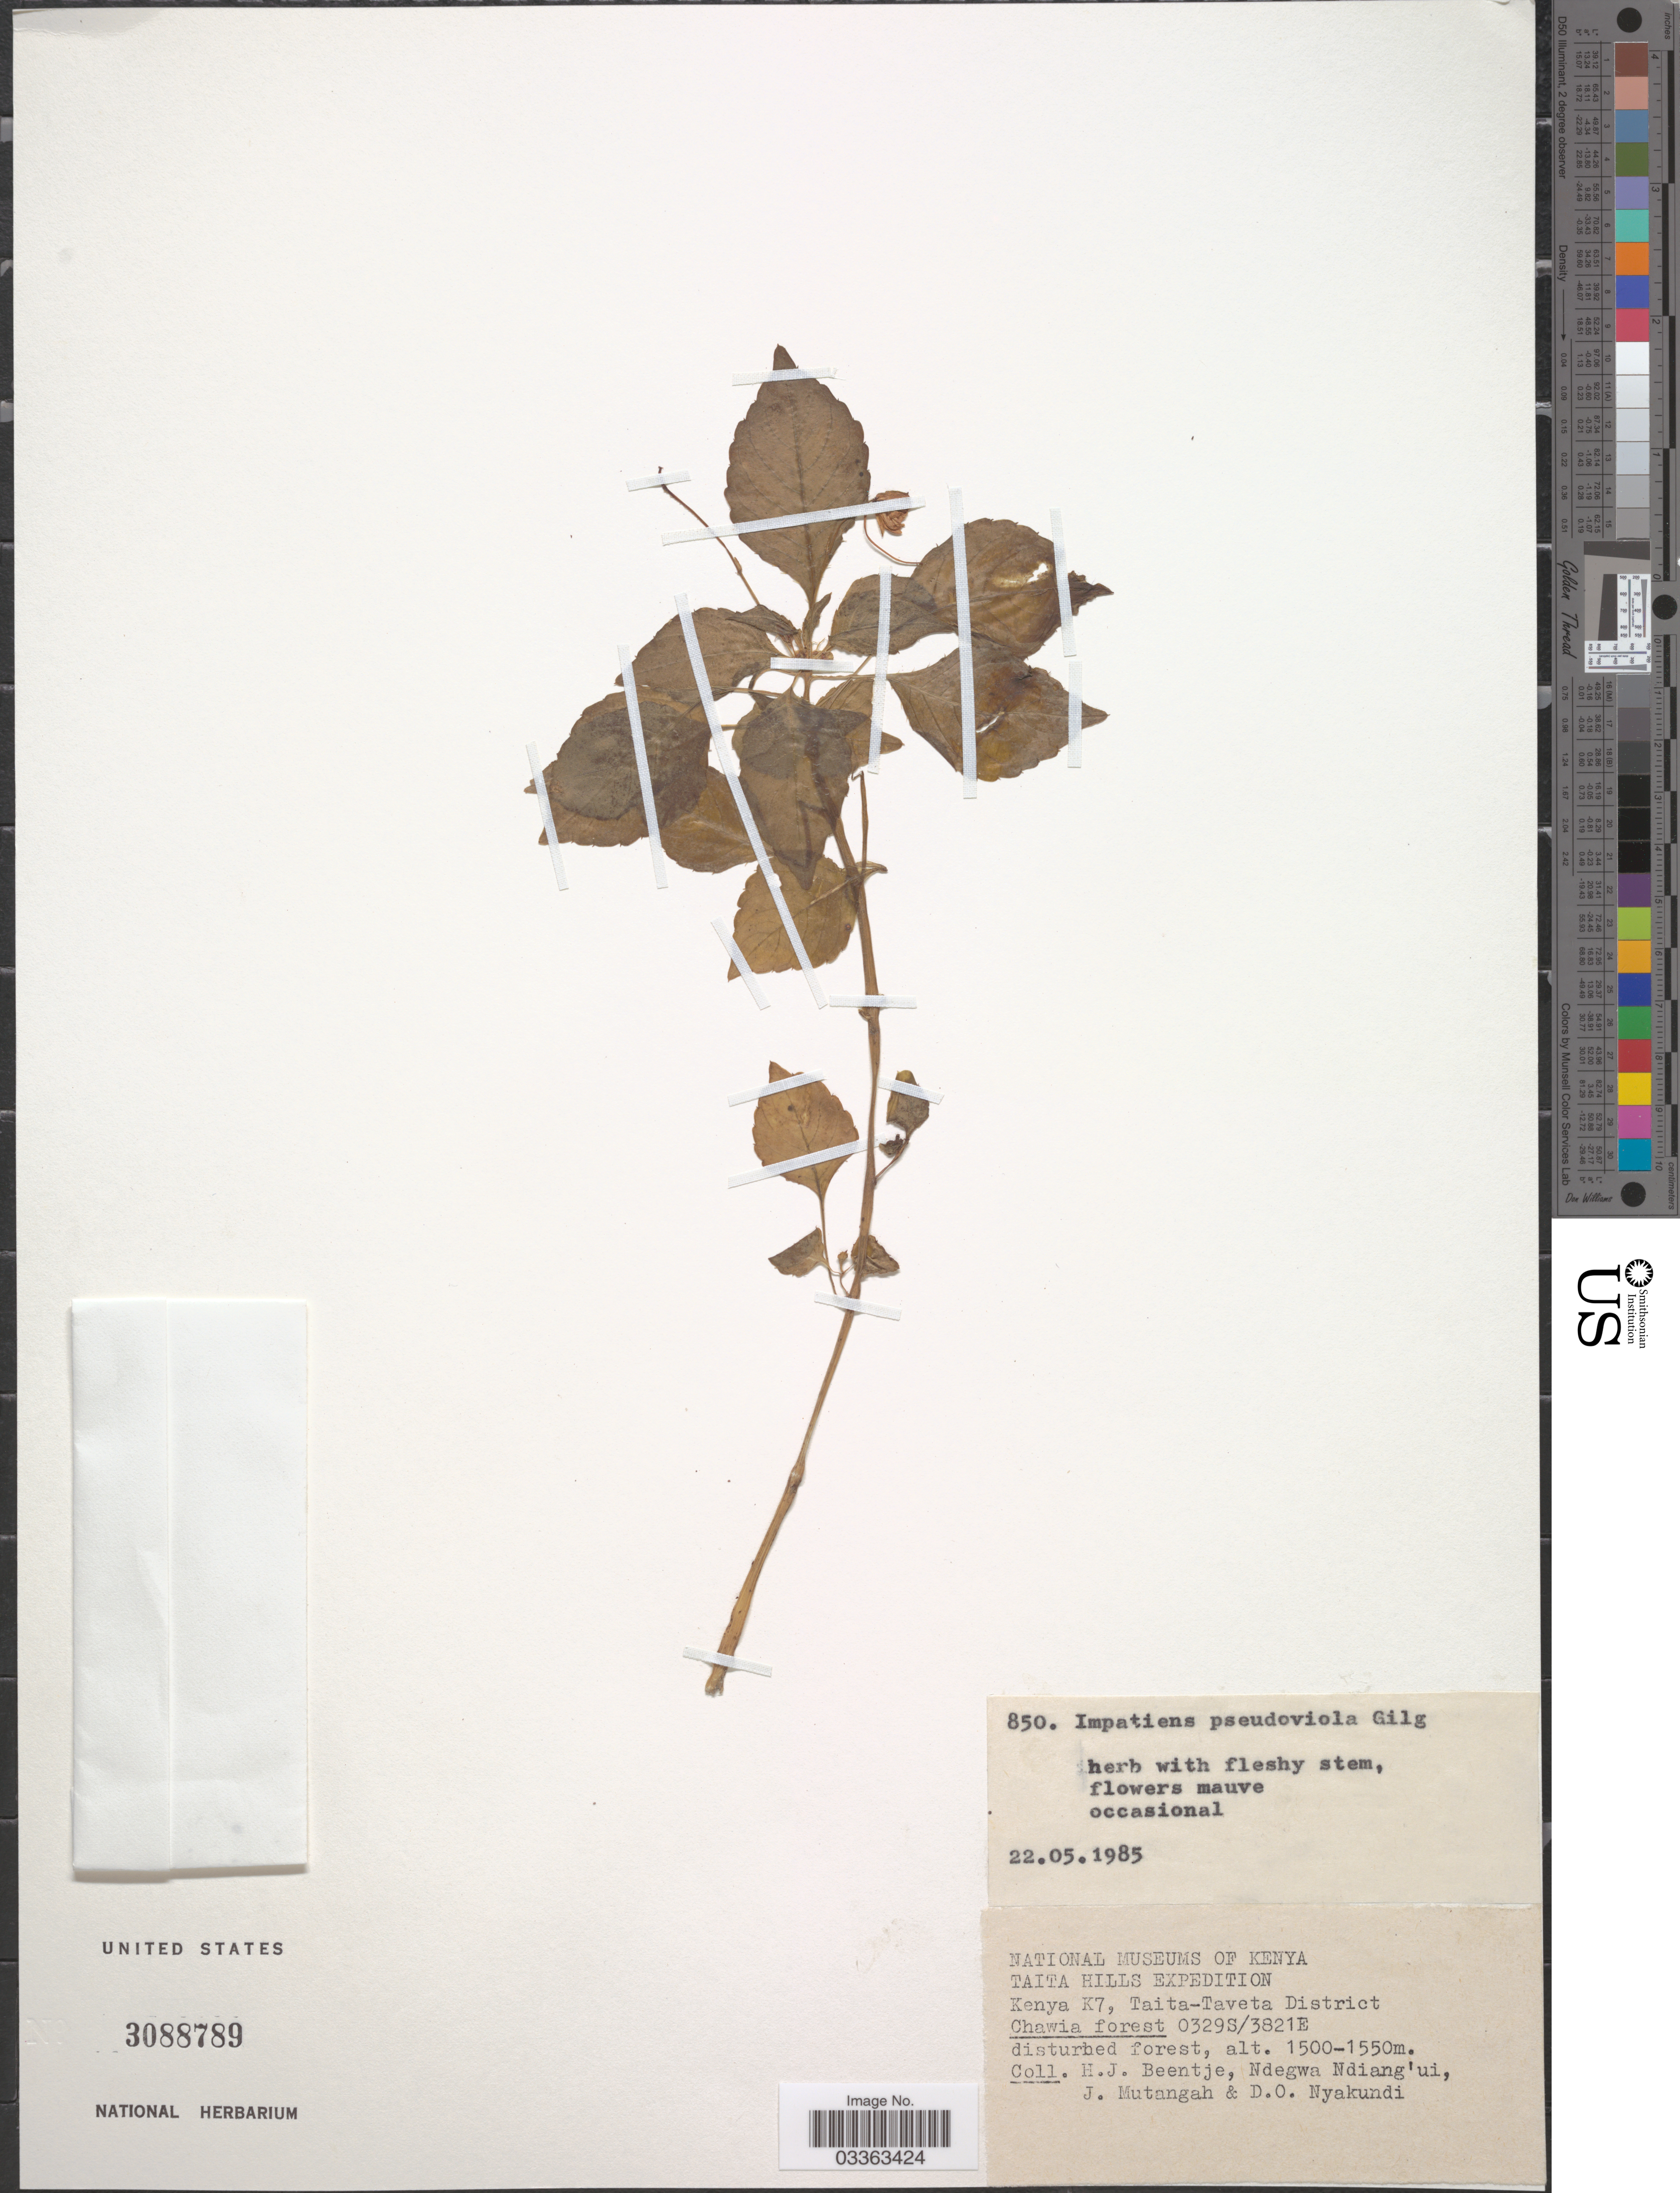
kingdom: Plantae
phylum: Tracheophyta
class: Magnoliopsida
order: Ericales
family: Balsaminaceae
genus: Impatiens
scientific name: Impatiens pseudoviola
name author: Gilg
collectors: H. J. Beentje, Ndegwa Ndiang'ui, J. Mutangah & D. Nyakundi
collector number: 850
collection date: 1985-05-22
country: Kenya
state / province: Taita Taveta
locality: Taita Hills, K7, Taita-Taveta District, Chawia forest.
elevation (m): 1500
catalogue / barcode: US 3088789